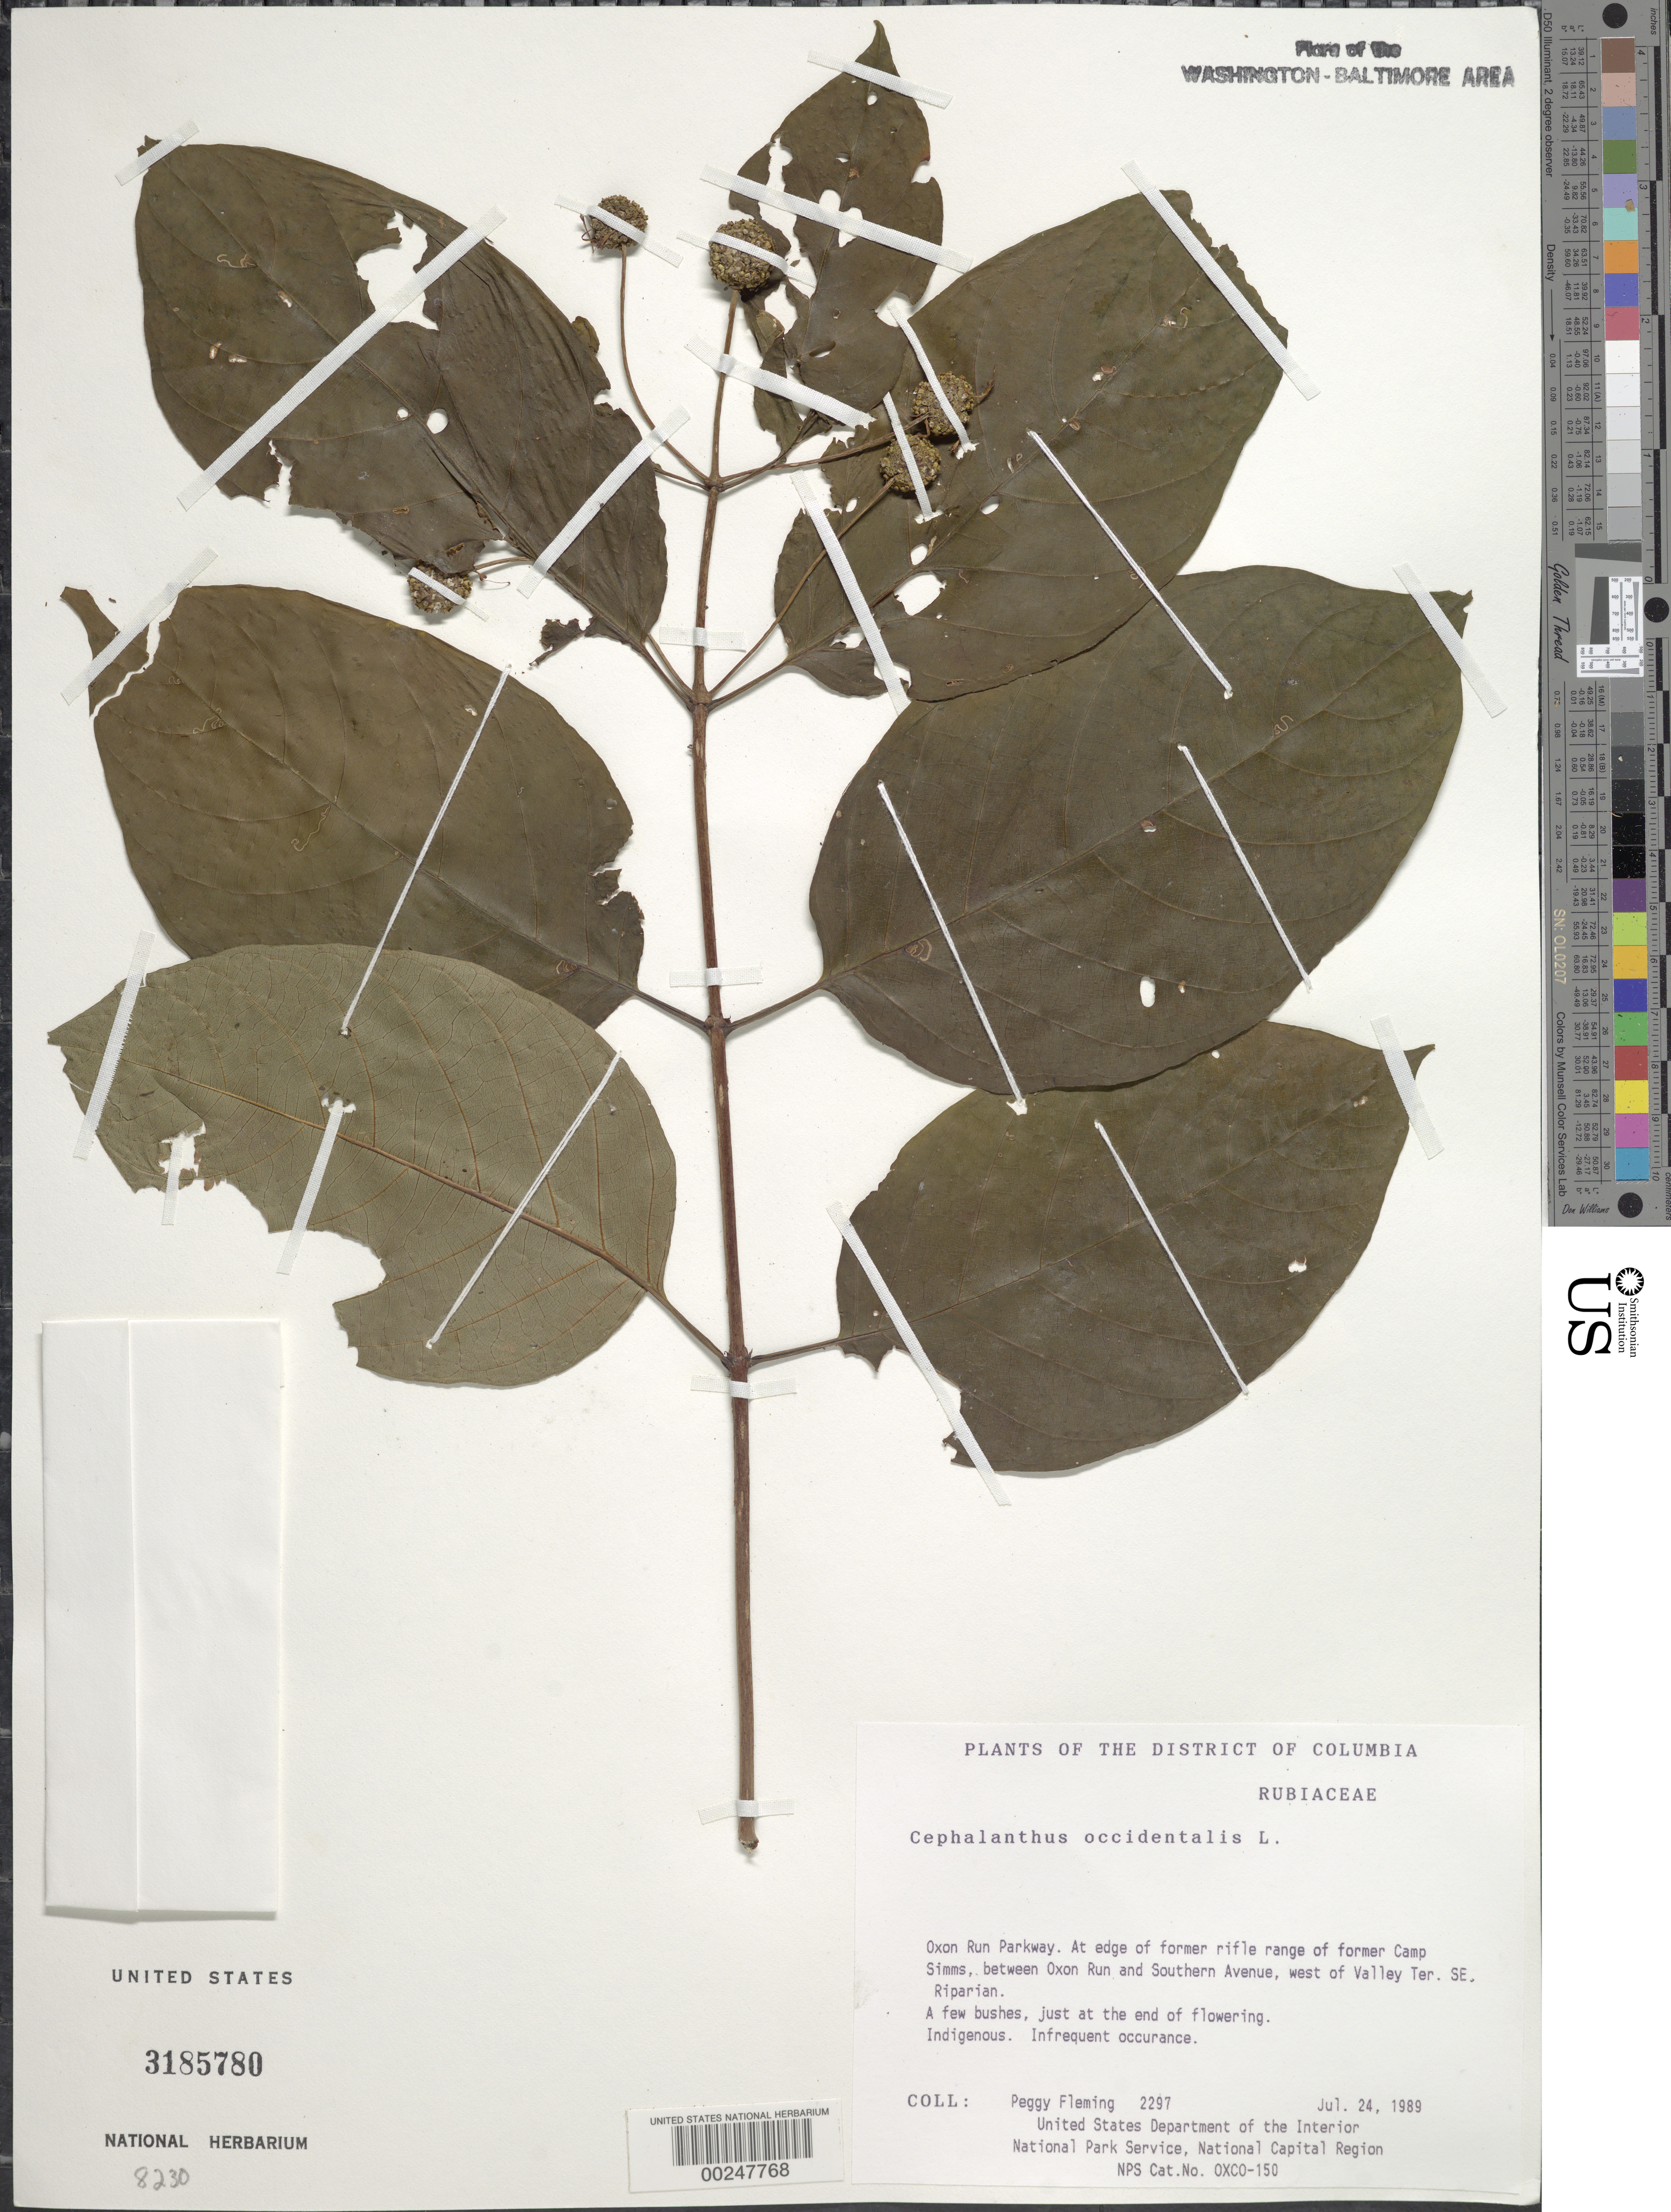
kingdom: Plantae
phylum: Tracheophyta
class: Magnoliopsida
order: Gentianales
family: Rubiaceae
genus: Cephalanthus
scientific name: Cephalanthus occidentalis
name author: L.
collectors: P. Fleming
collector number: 2297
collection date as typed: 24 Jul 1989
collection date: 1989-07-24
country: United States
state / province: District of Columbia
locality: Oxon Run Parkway, Rifle Range of former Camp Simms, between Oxon Run and Southern Ave, W of Valley Terrace, SE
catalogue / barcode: US 3185780